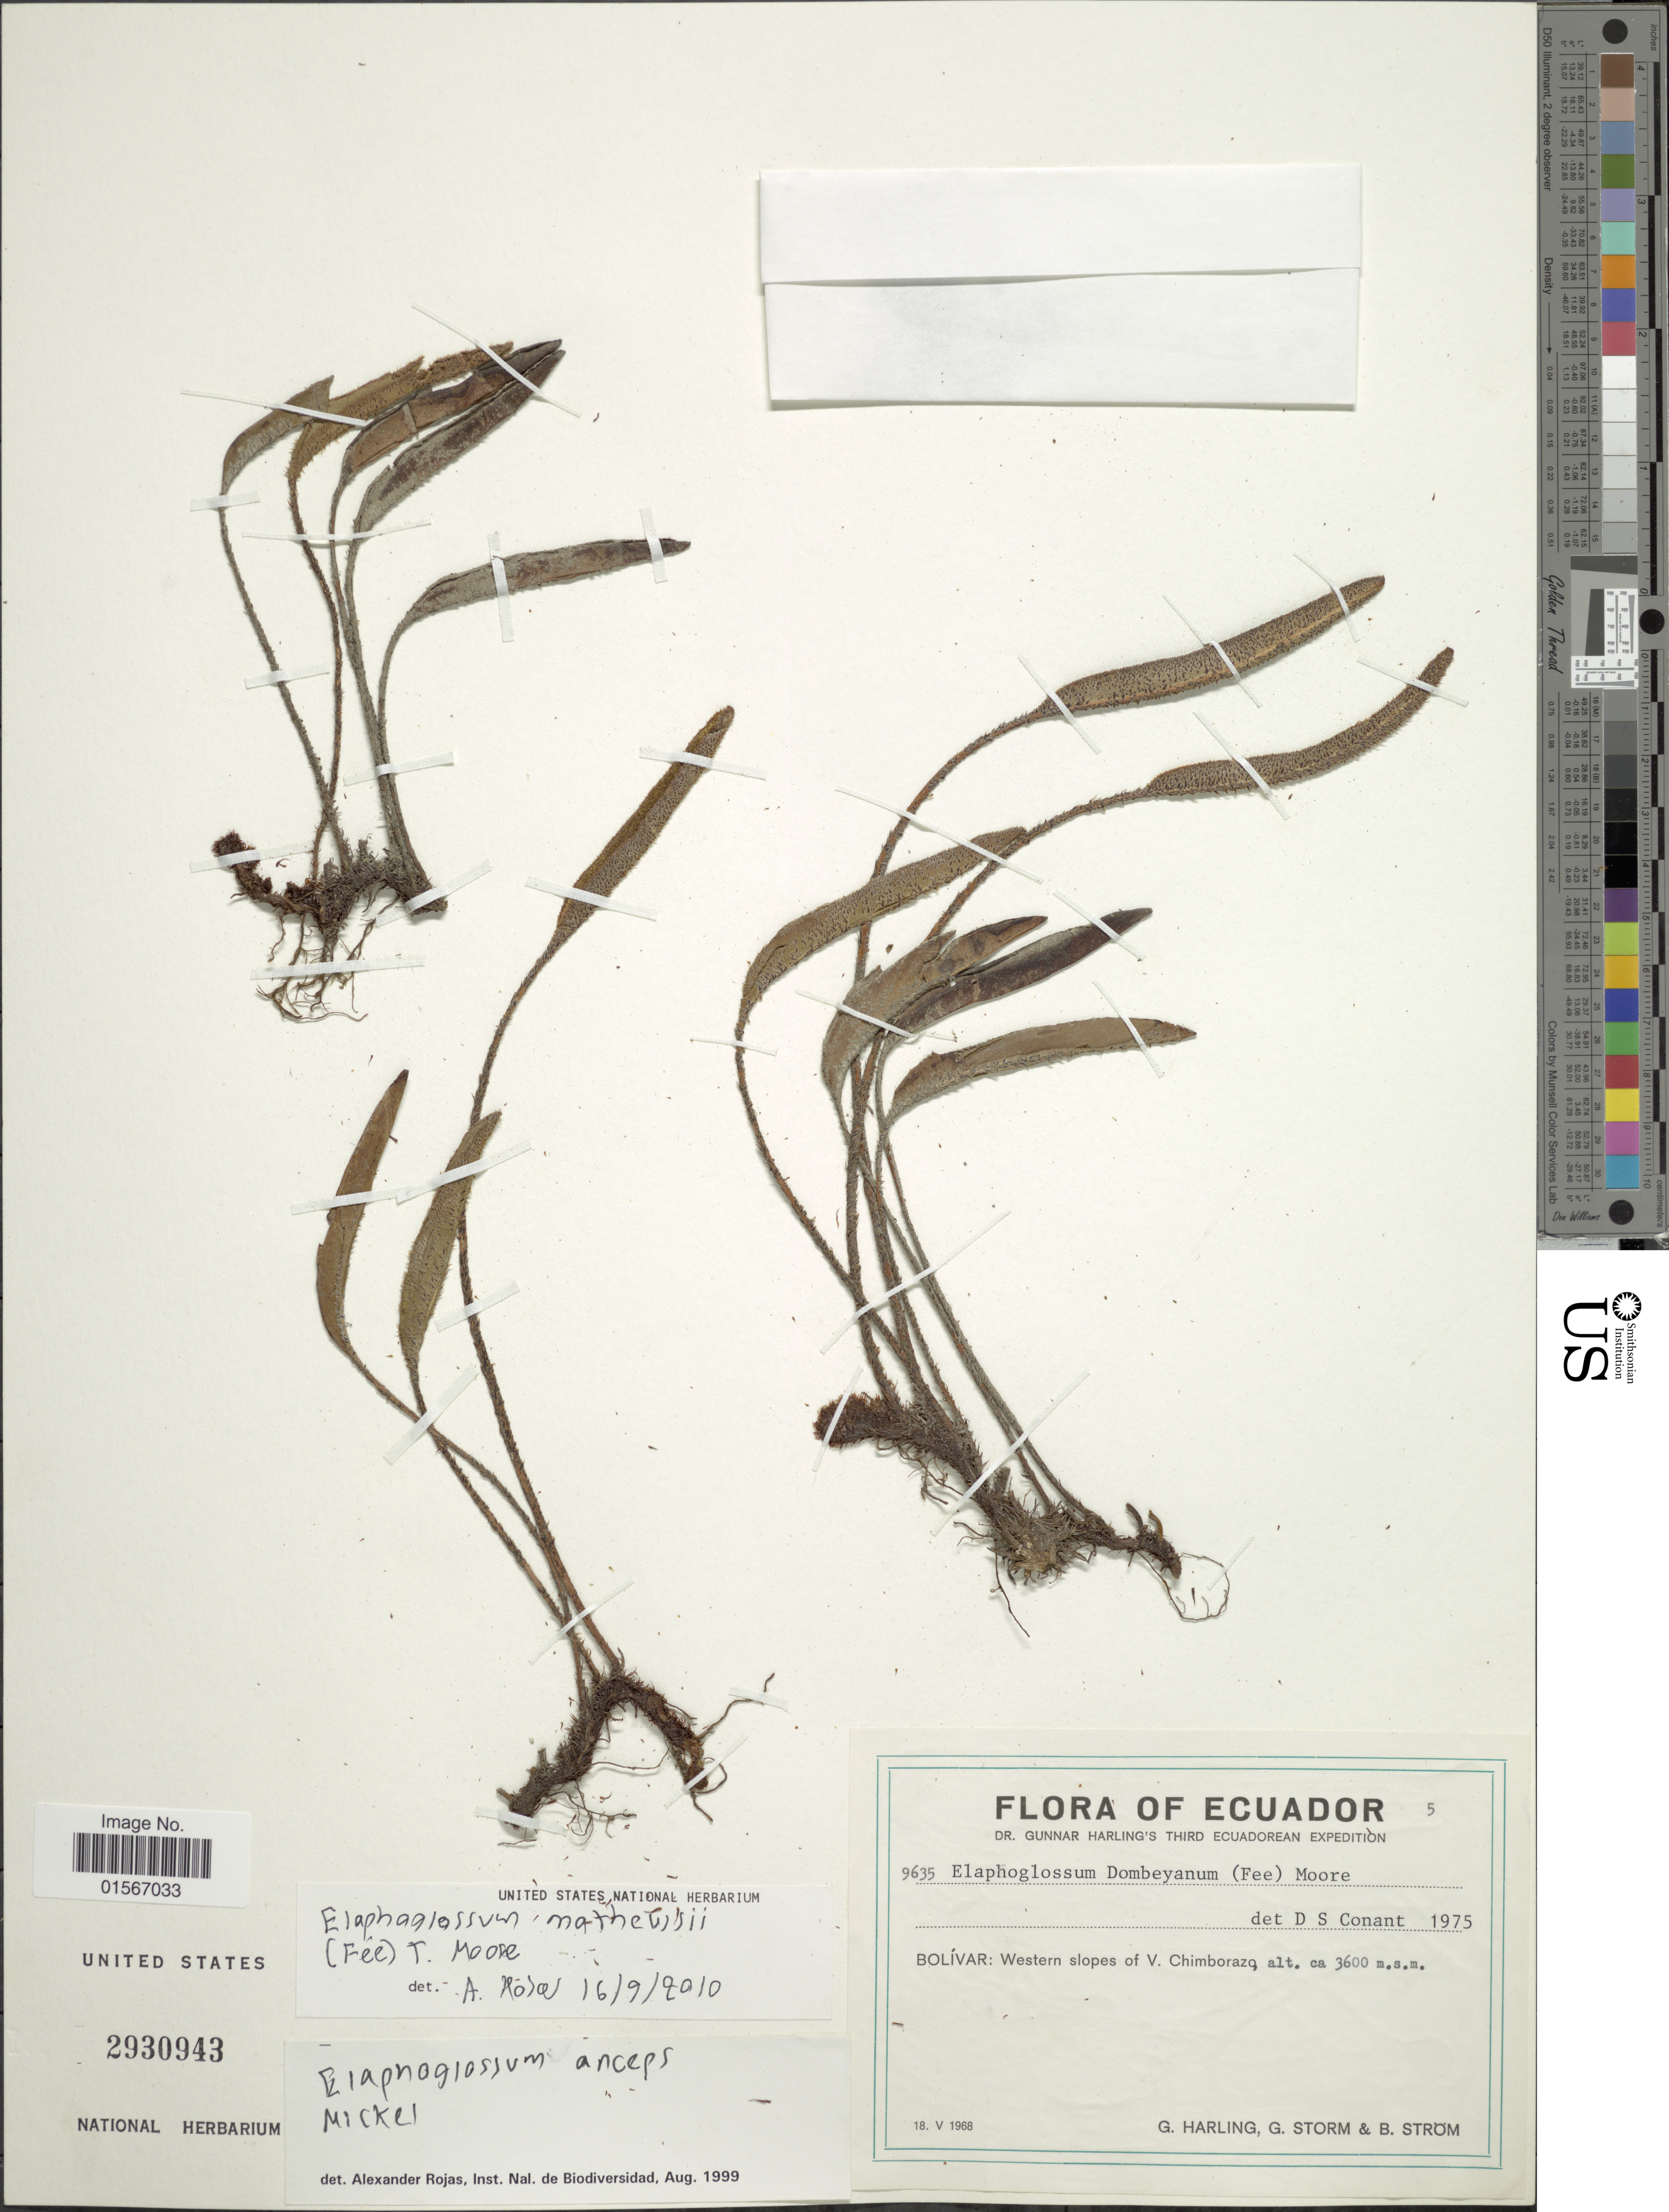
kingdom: Plantae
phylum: Tracheophyta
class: Polypodiopsida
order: Polypodiales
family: Dryopteridaceae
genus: Elaphoglossum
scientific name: Elaphoglossum mathewsii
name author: (Fée) T. Moore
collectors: G. Harling, G. Storm & B. Ström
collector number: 9635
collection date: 1968-05-18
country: Ecuador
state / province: Bolívar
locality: Western slopes of V. Chimborazo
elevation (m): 3600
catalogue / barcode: US 2930943